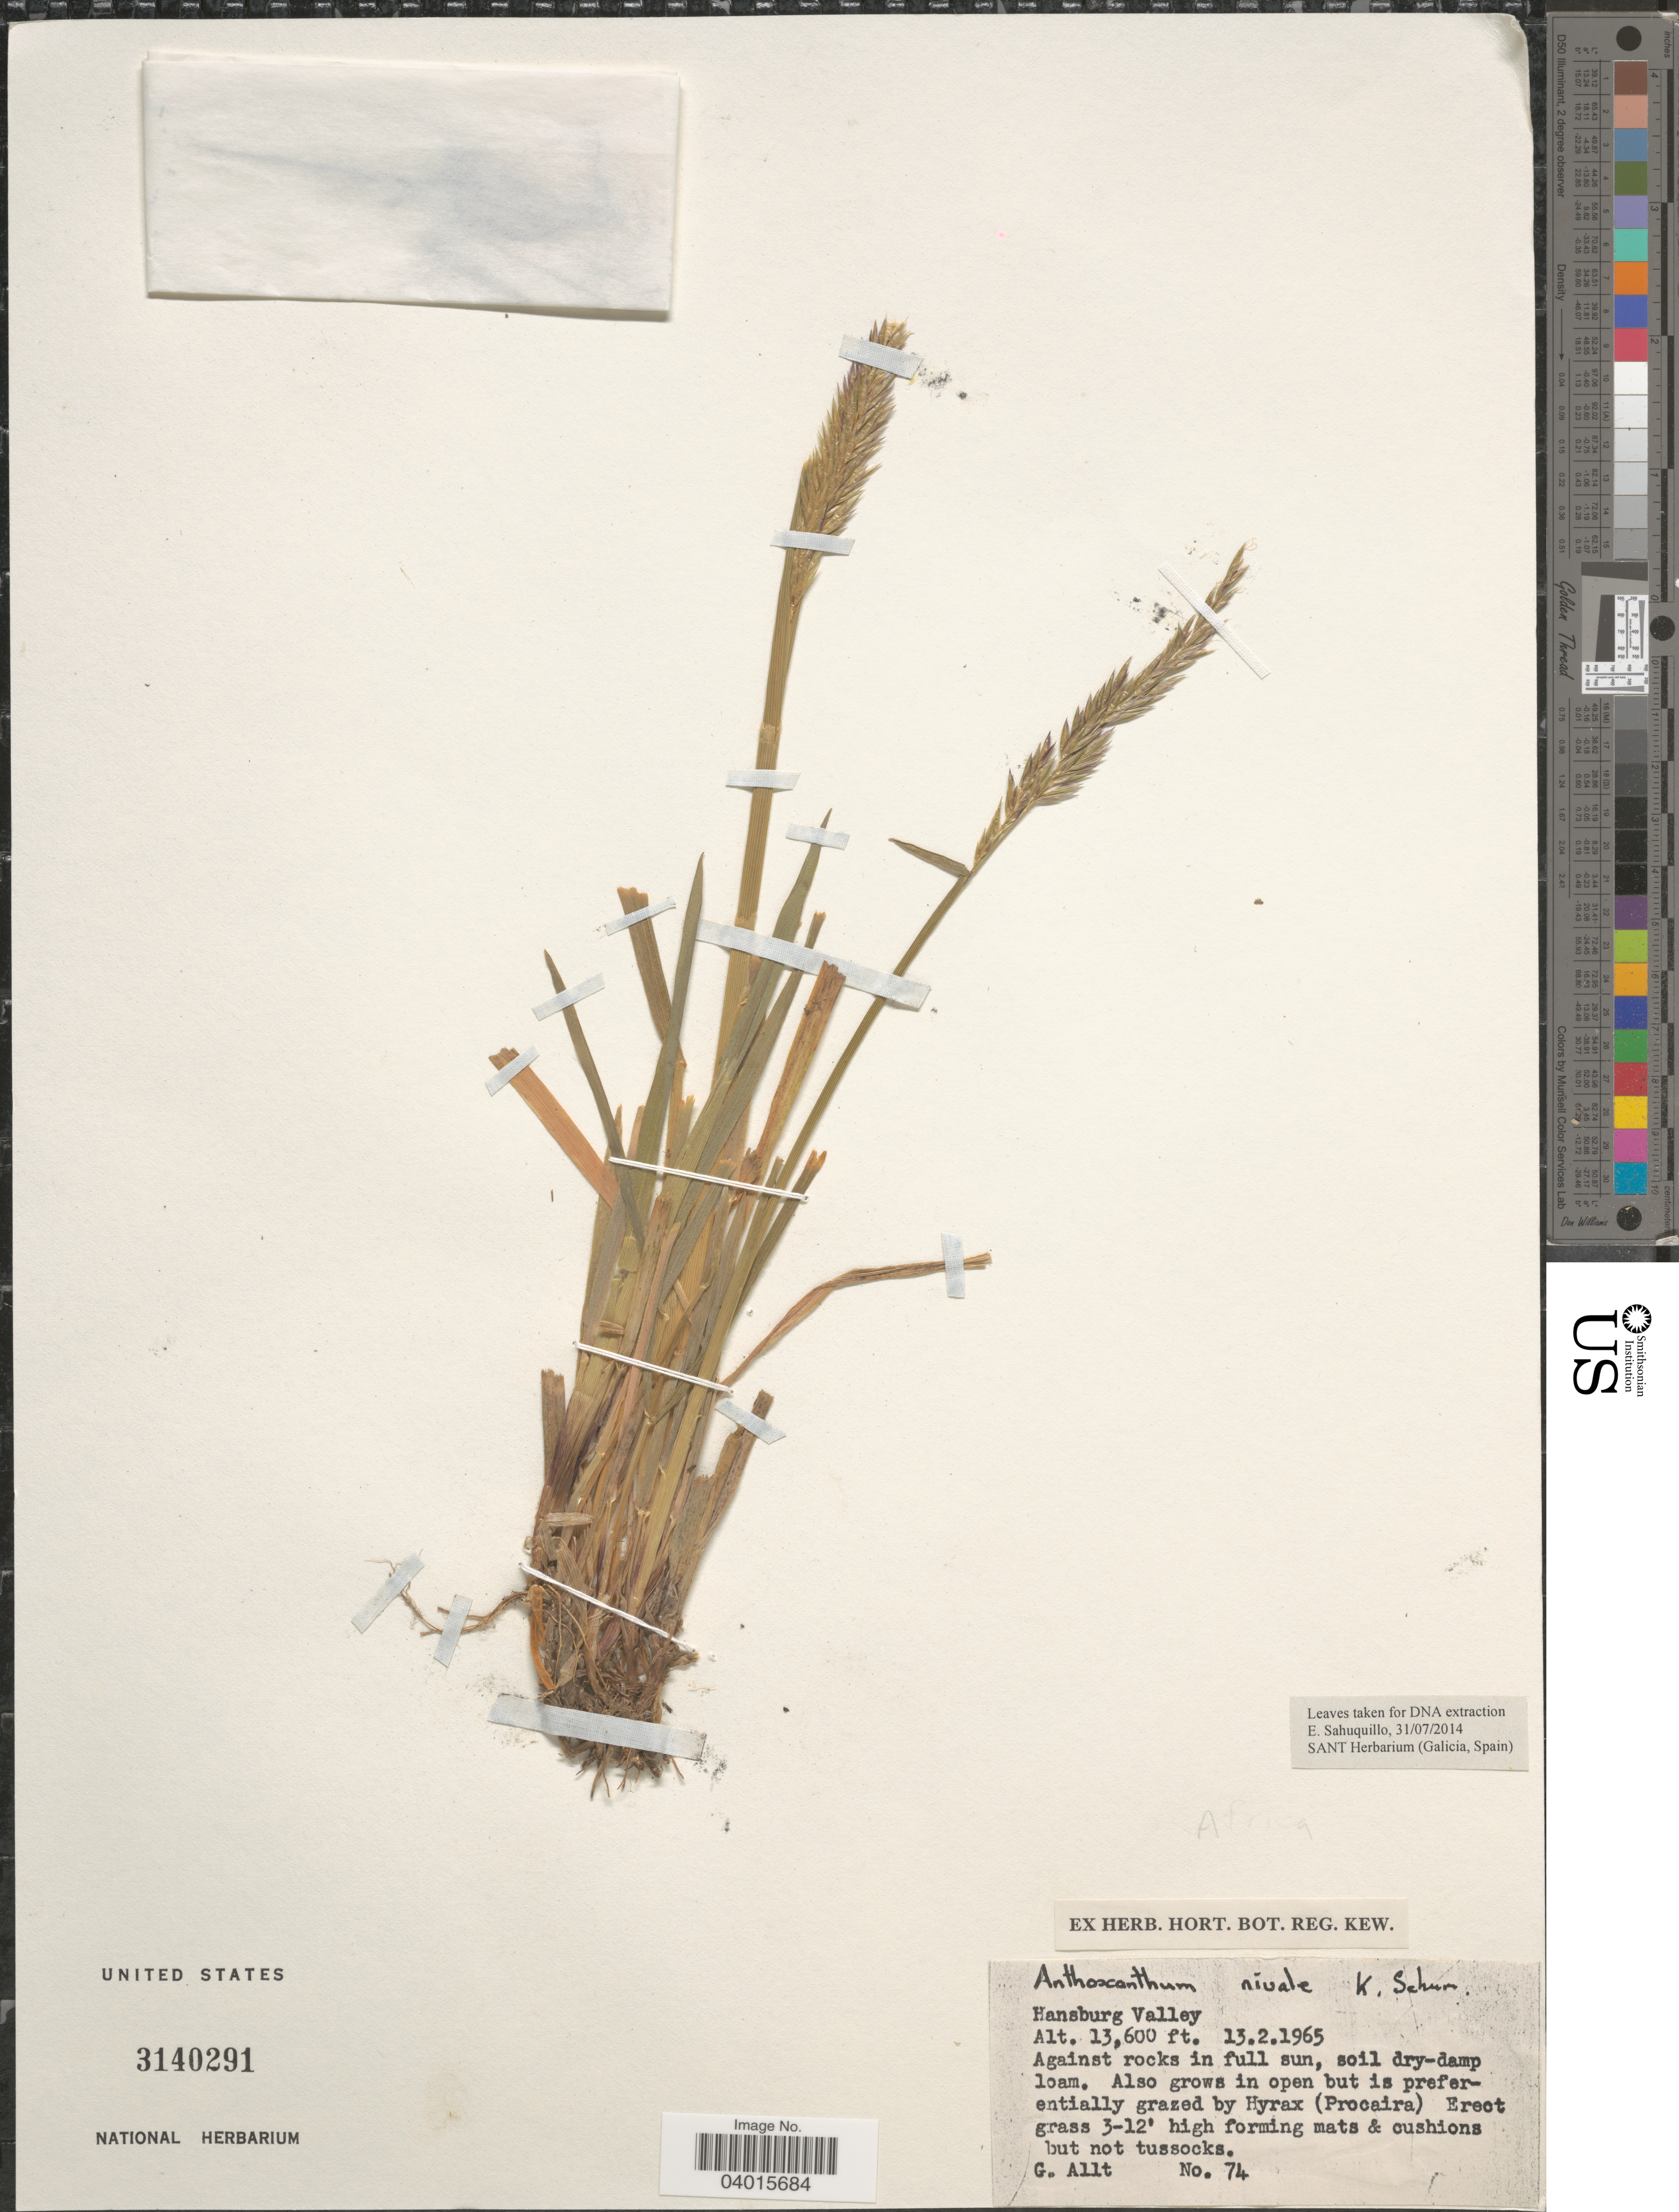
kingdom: Plantae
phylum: Tracheophyta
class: Liliopsida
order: Poales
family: Poaceae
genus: Anthoxanthum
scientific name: Anthoxanthum odoratum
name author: L.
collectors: G. Allt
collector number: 74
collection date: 1965-02-13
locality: Hansburg Valley.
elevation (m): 4145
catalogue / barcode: US 3140291